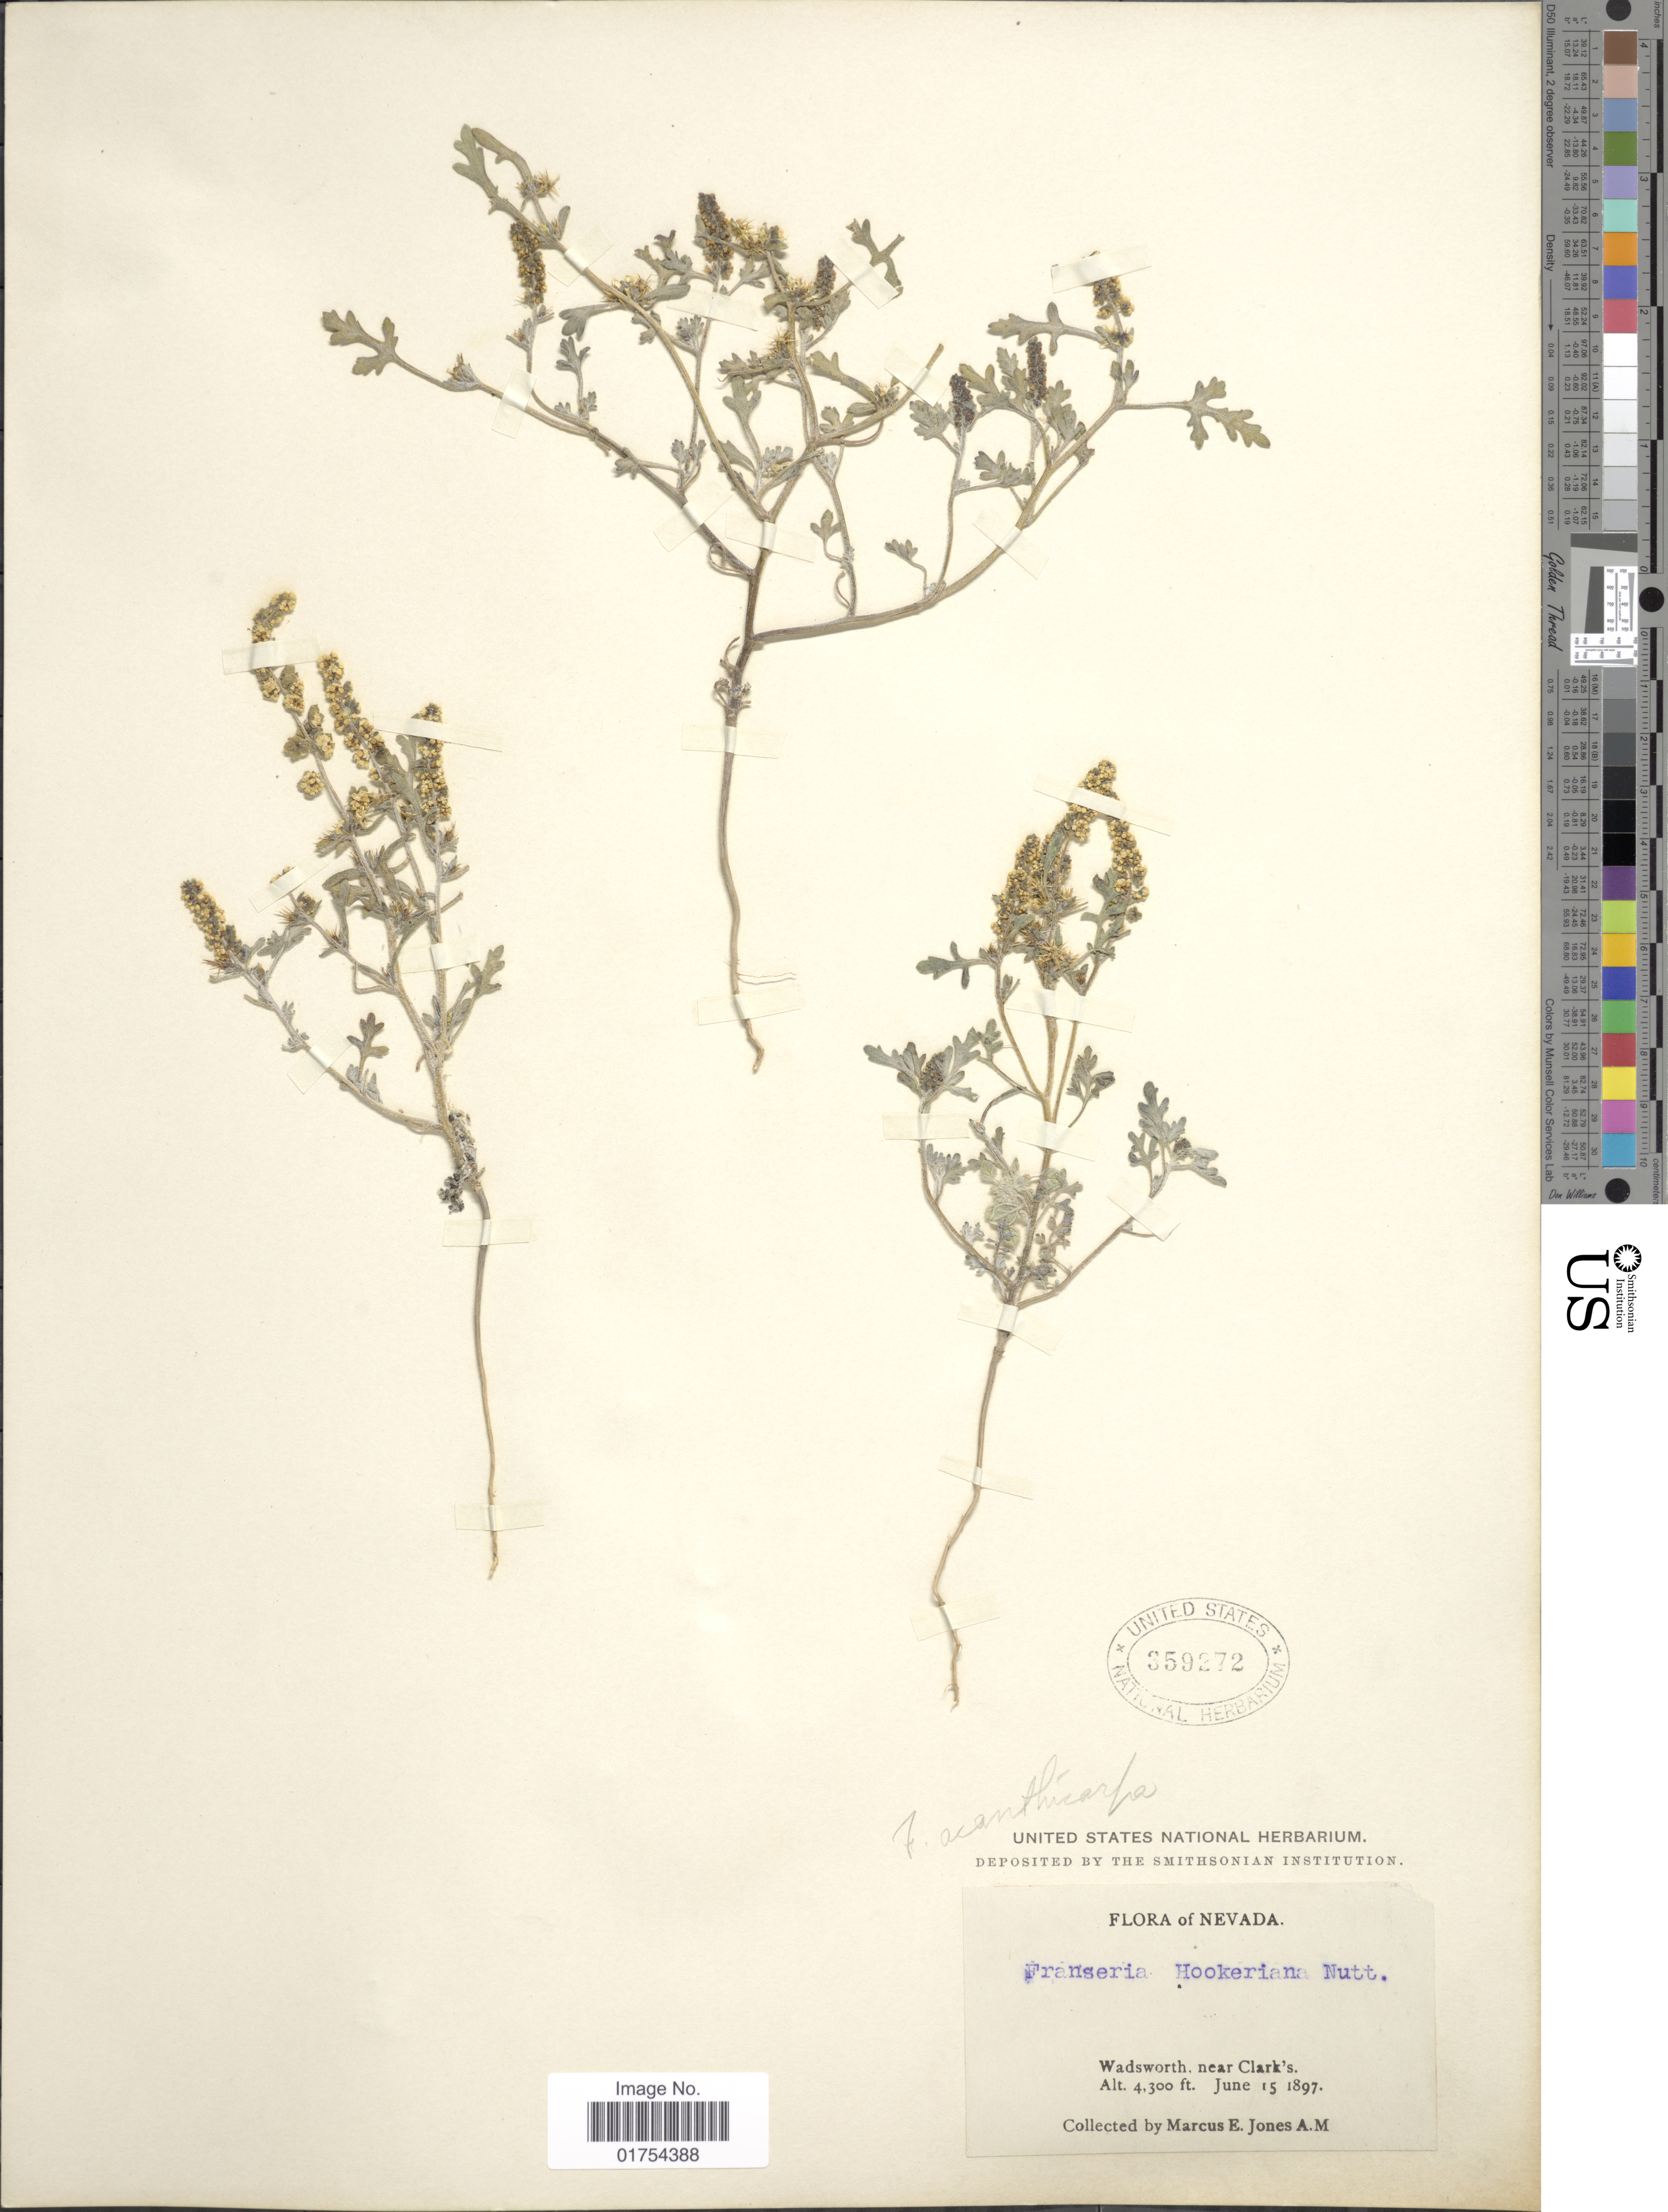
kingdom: Plantae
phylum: Tracheophyta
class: Magnoliopsida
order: Asterales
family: Asteraceae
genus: Franseria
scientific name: Franseria acanthicarpa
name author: Coville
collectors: M. E. Jones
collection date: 1897-06-15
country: United States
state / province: Nevada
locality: Wadsworth, near Clark's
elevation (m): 1311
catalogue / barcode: US 359272